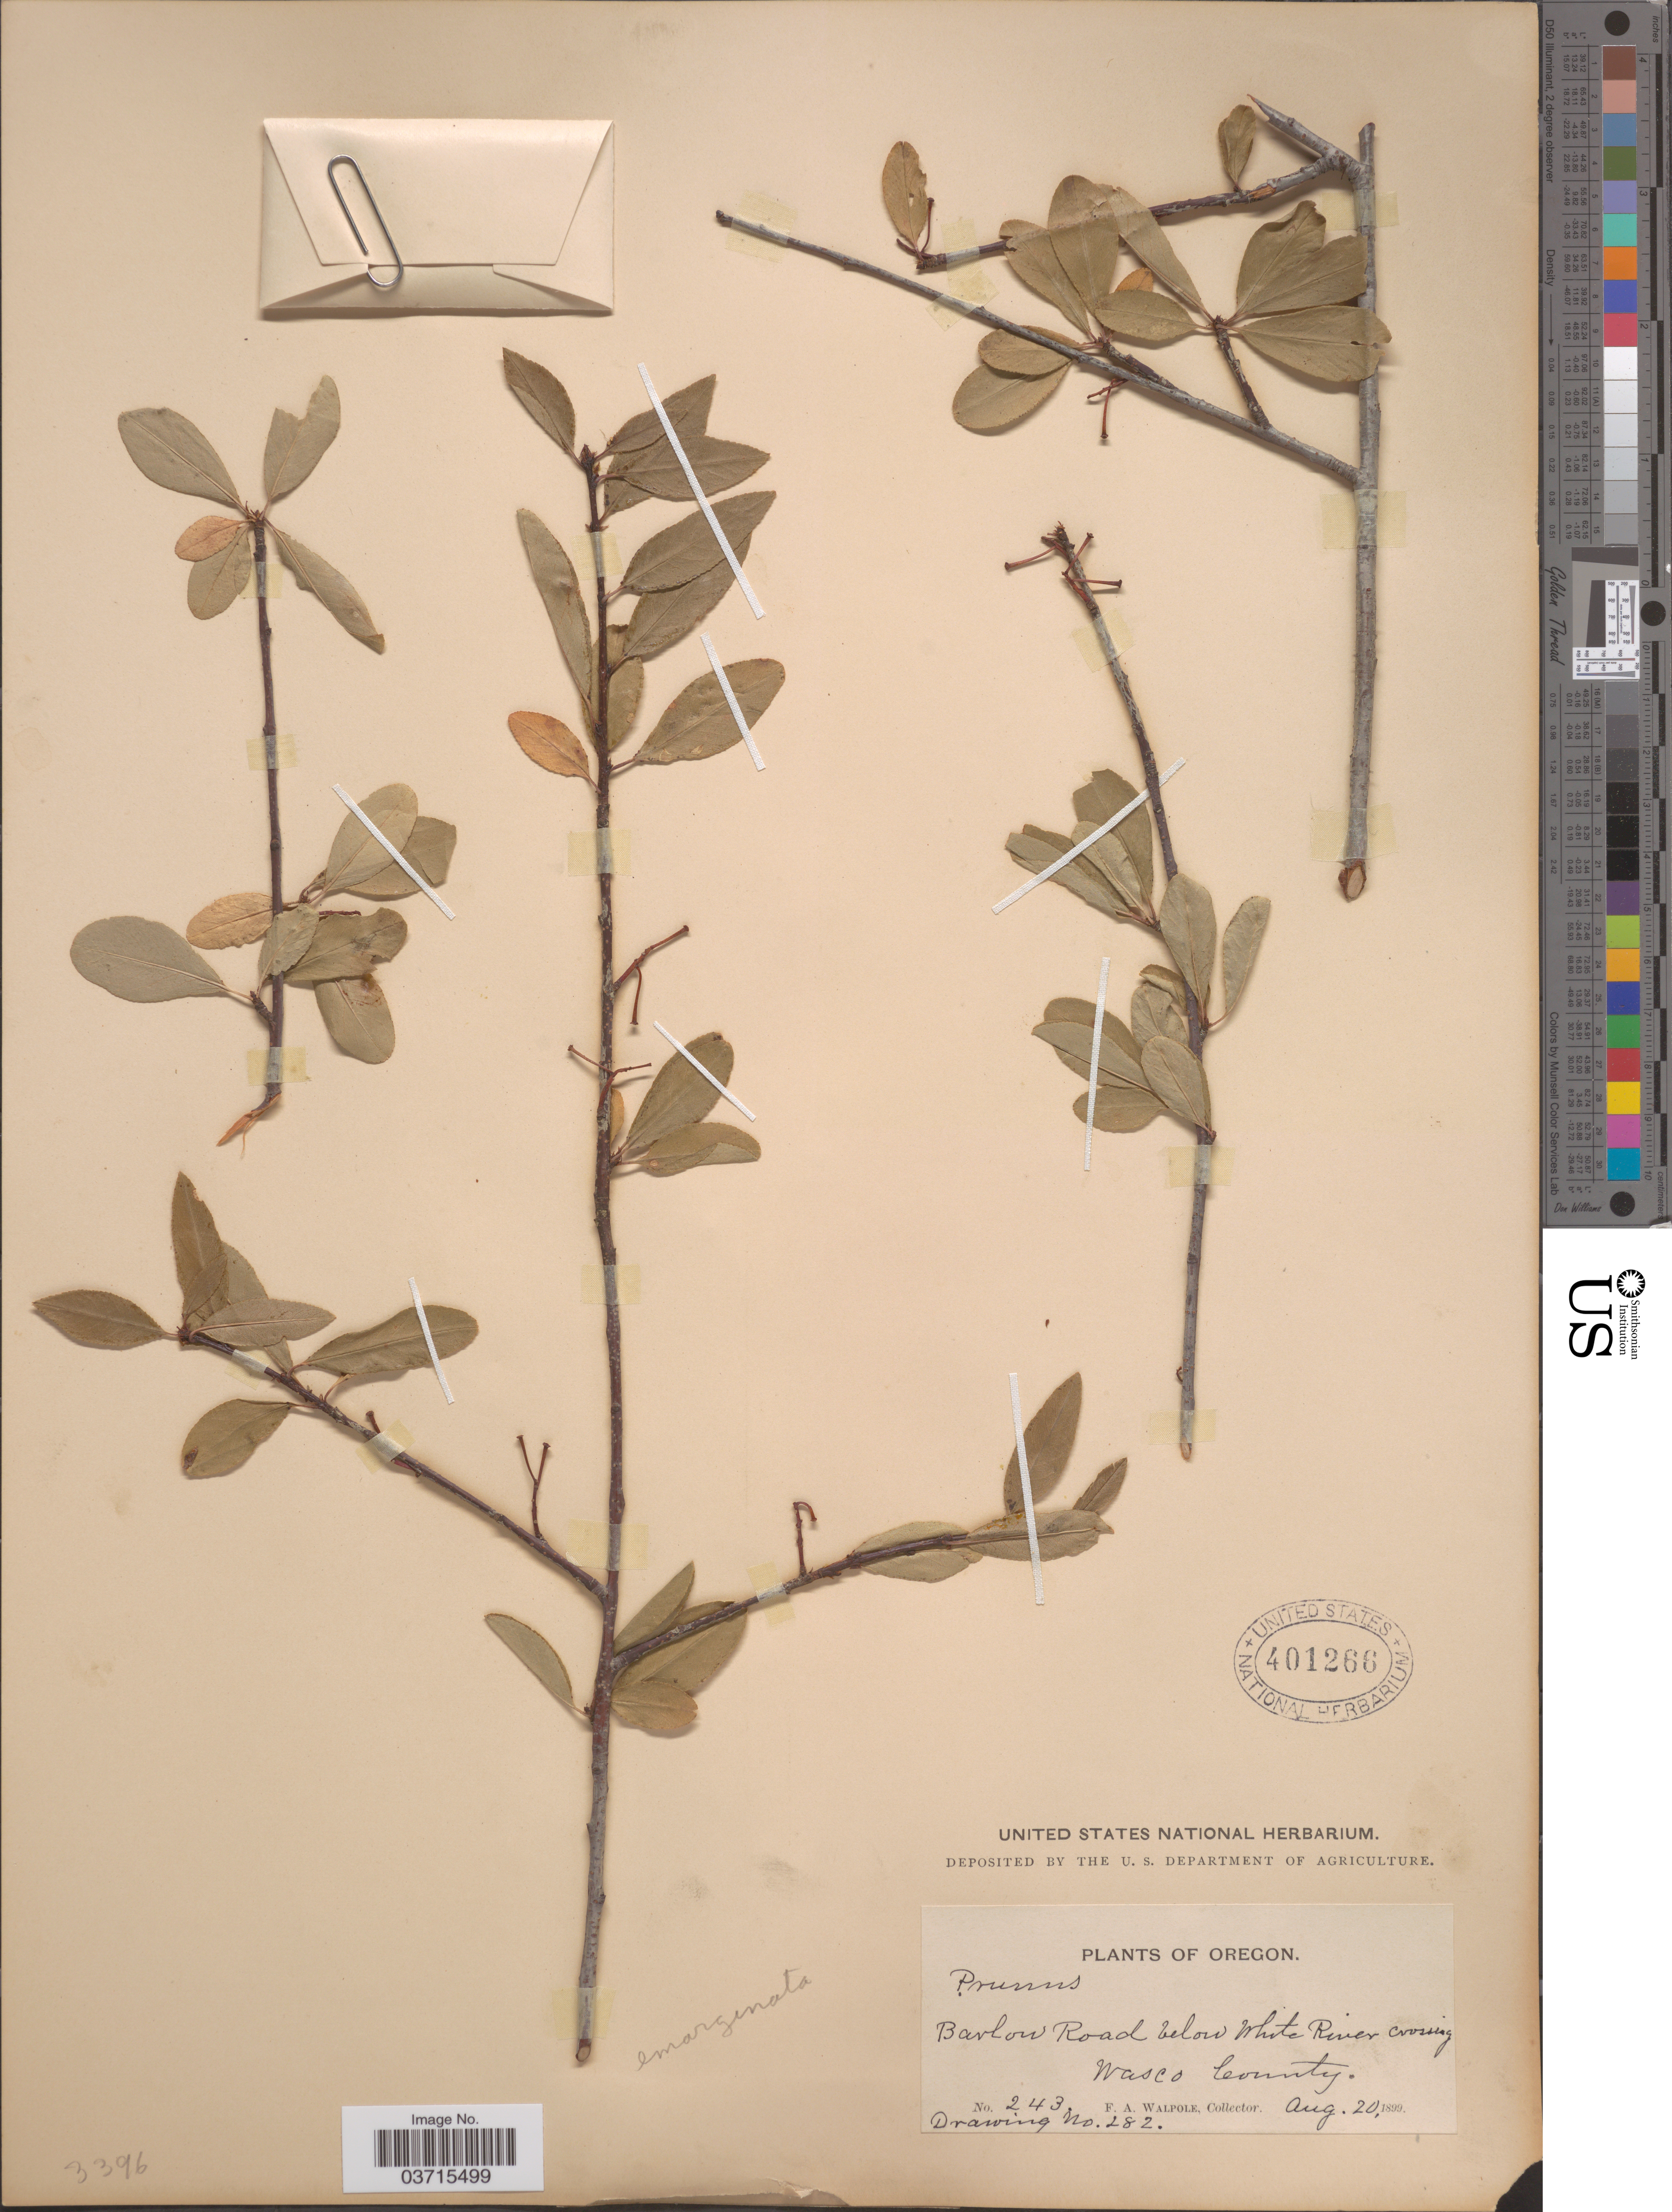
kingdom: Plantae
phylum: Tracheophyta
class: Magnoliopsida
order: Rosales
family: Rosaceae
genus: Prunus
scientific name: Prunus emarginata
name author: (Douglas ex Hook.) Eaton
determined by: Strong, Mark T., (BOT), Smithsonian Institution - National Museum of Natural History (UNITED STATES)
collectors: F. Walpole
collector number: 243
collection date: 1899-08-20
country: United States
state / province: Oregon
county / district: Wasco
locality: Barlow Road below White River crossing, Wasco County.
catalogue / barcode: US 401266